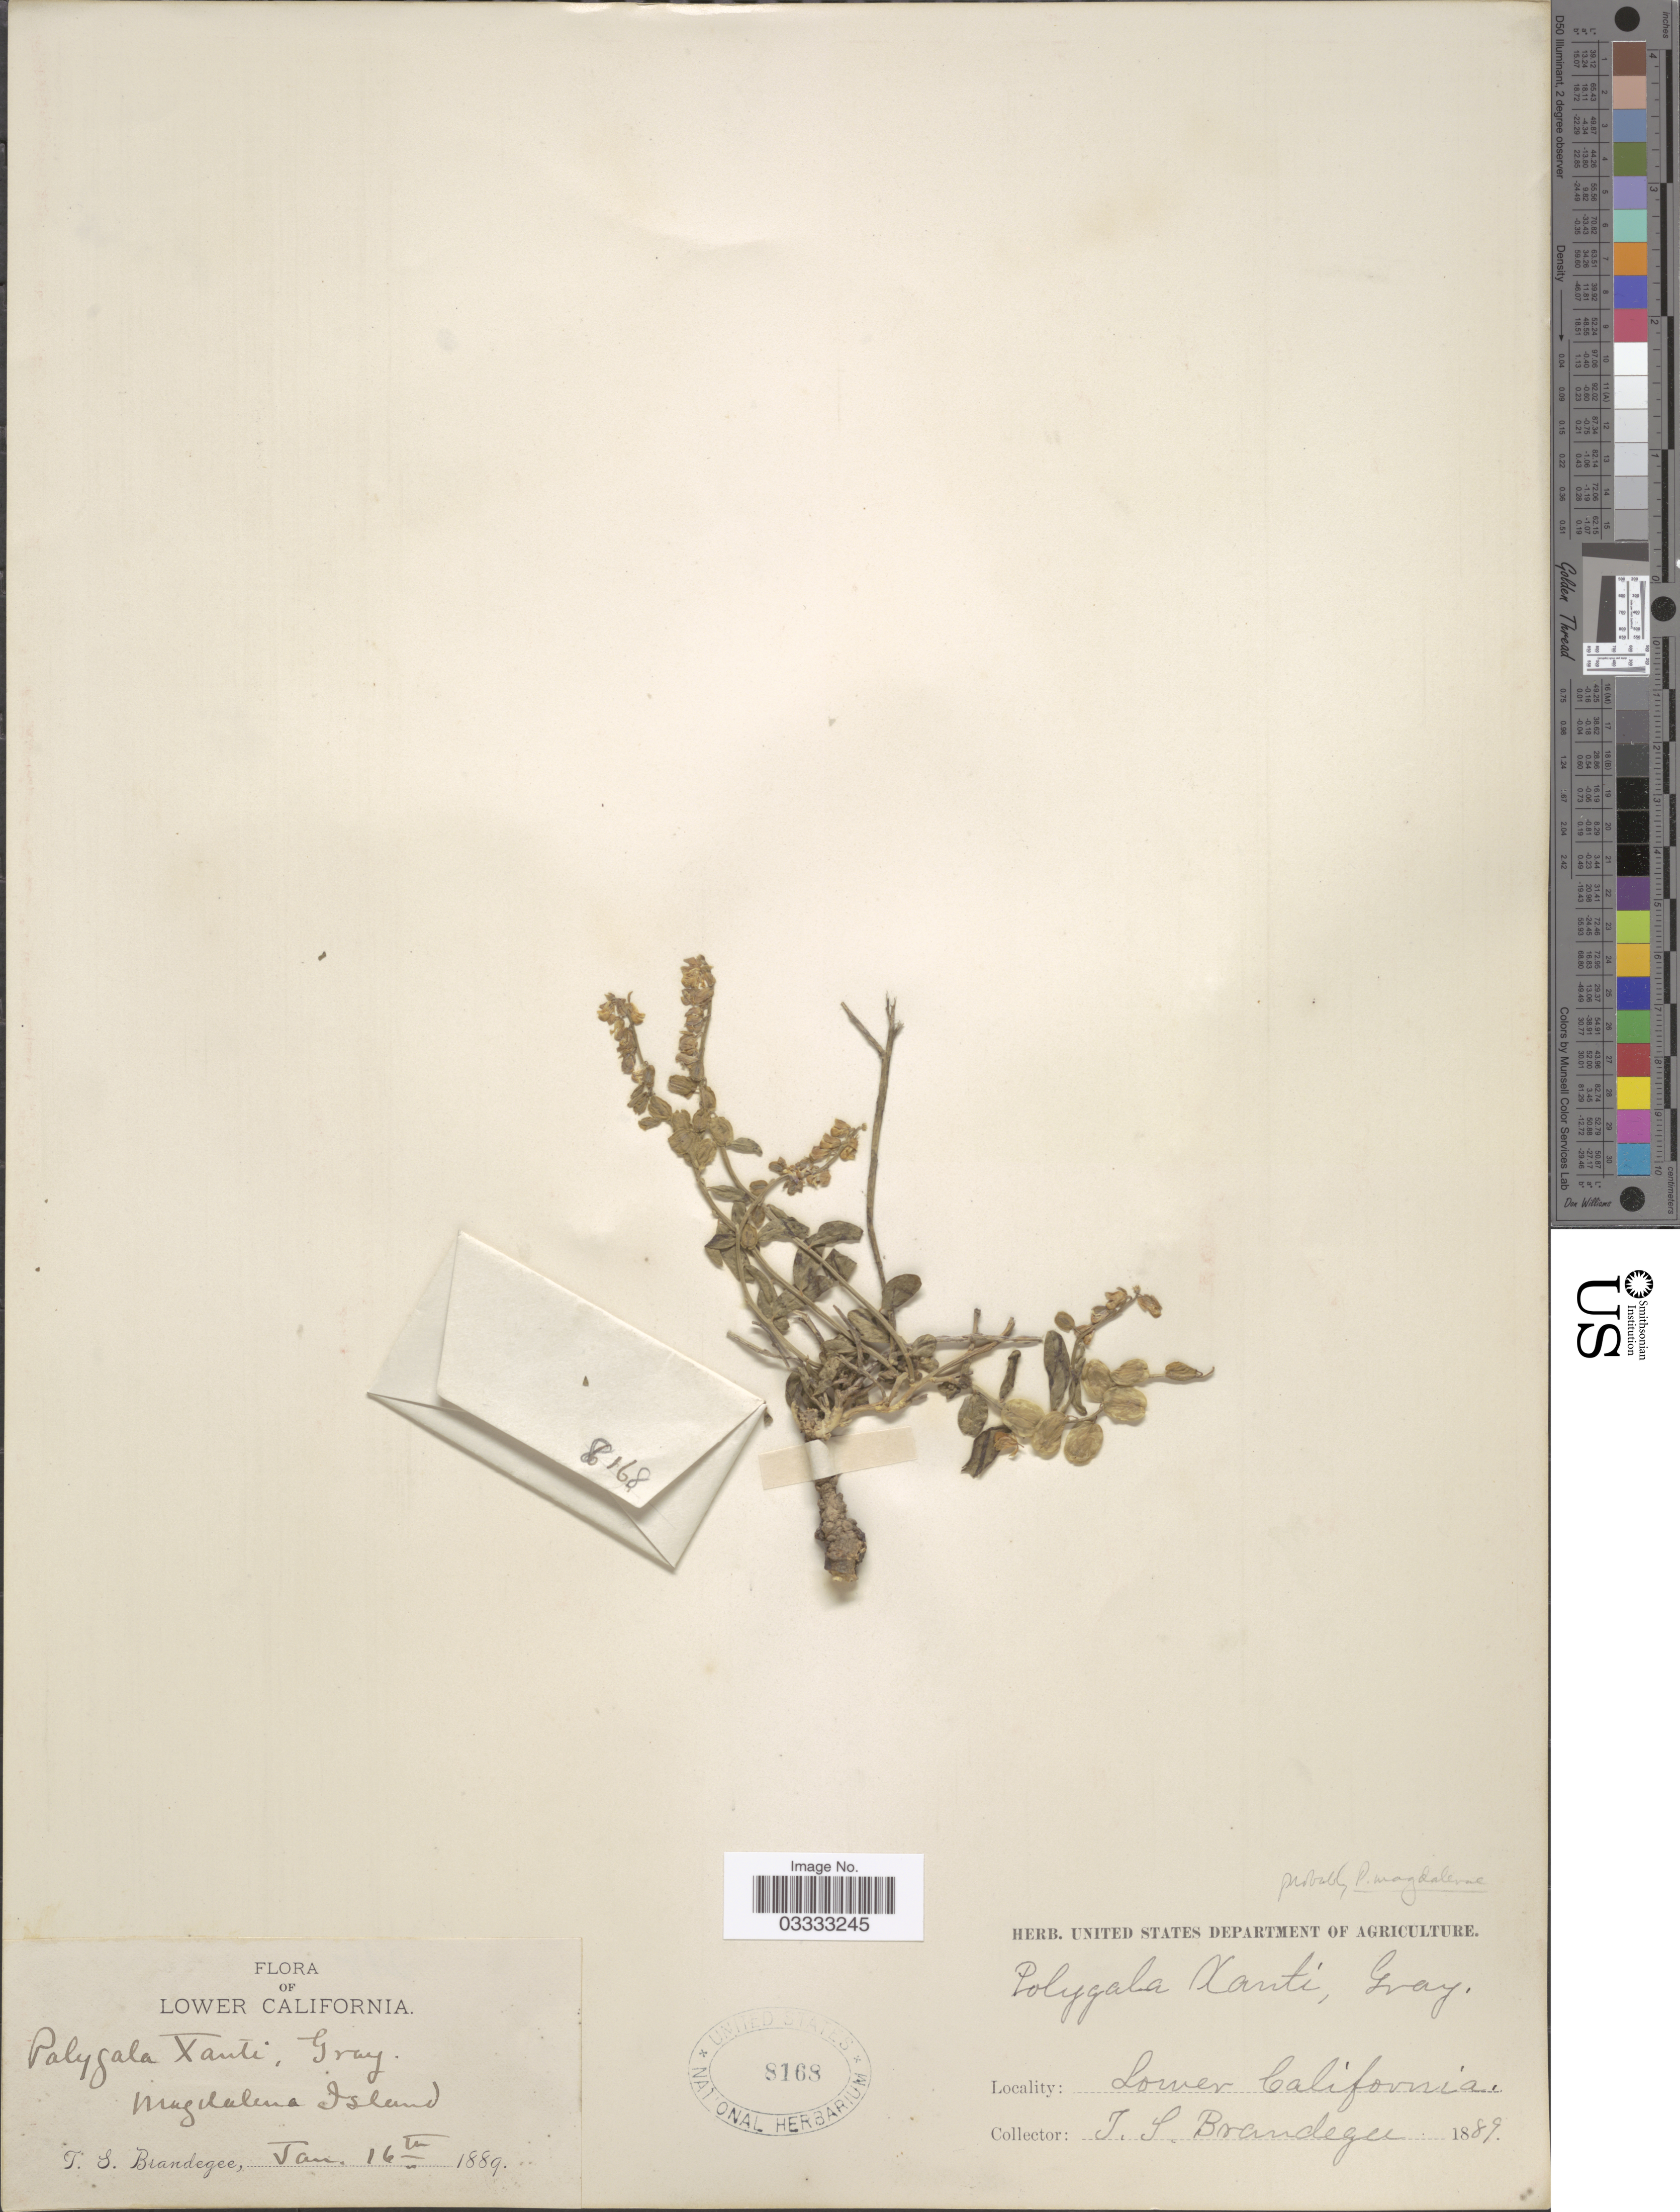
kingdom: Plantae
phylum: Tracheophyta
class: Magnoliopsida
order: Fabales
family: Polygalaceae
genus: Polygala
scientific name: Polygala xanti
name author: A. Gray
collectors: T. S. Brandegee (herbarium)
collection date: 1889-01-16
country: Mexico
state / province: Baja California Sur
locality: Lower California. Magdalena Island.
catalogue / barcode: US 8168